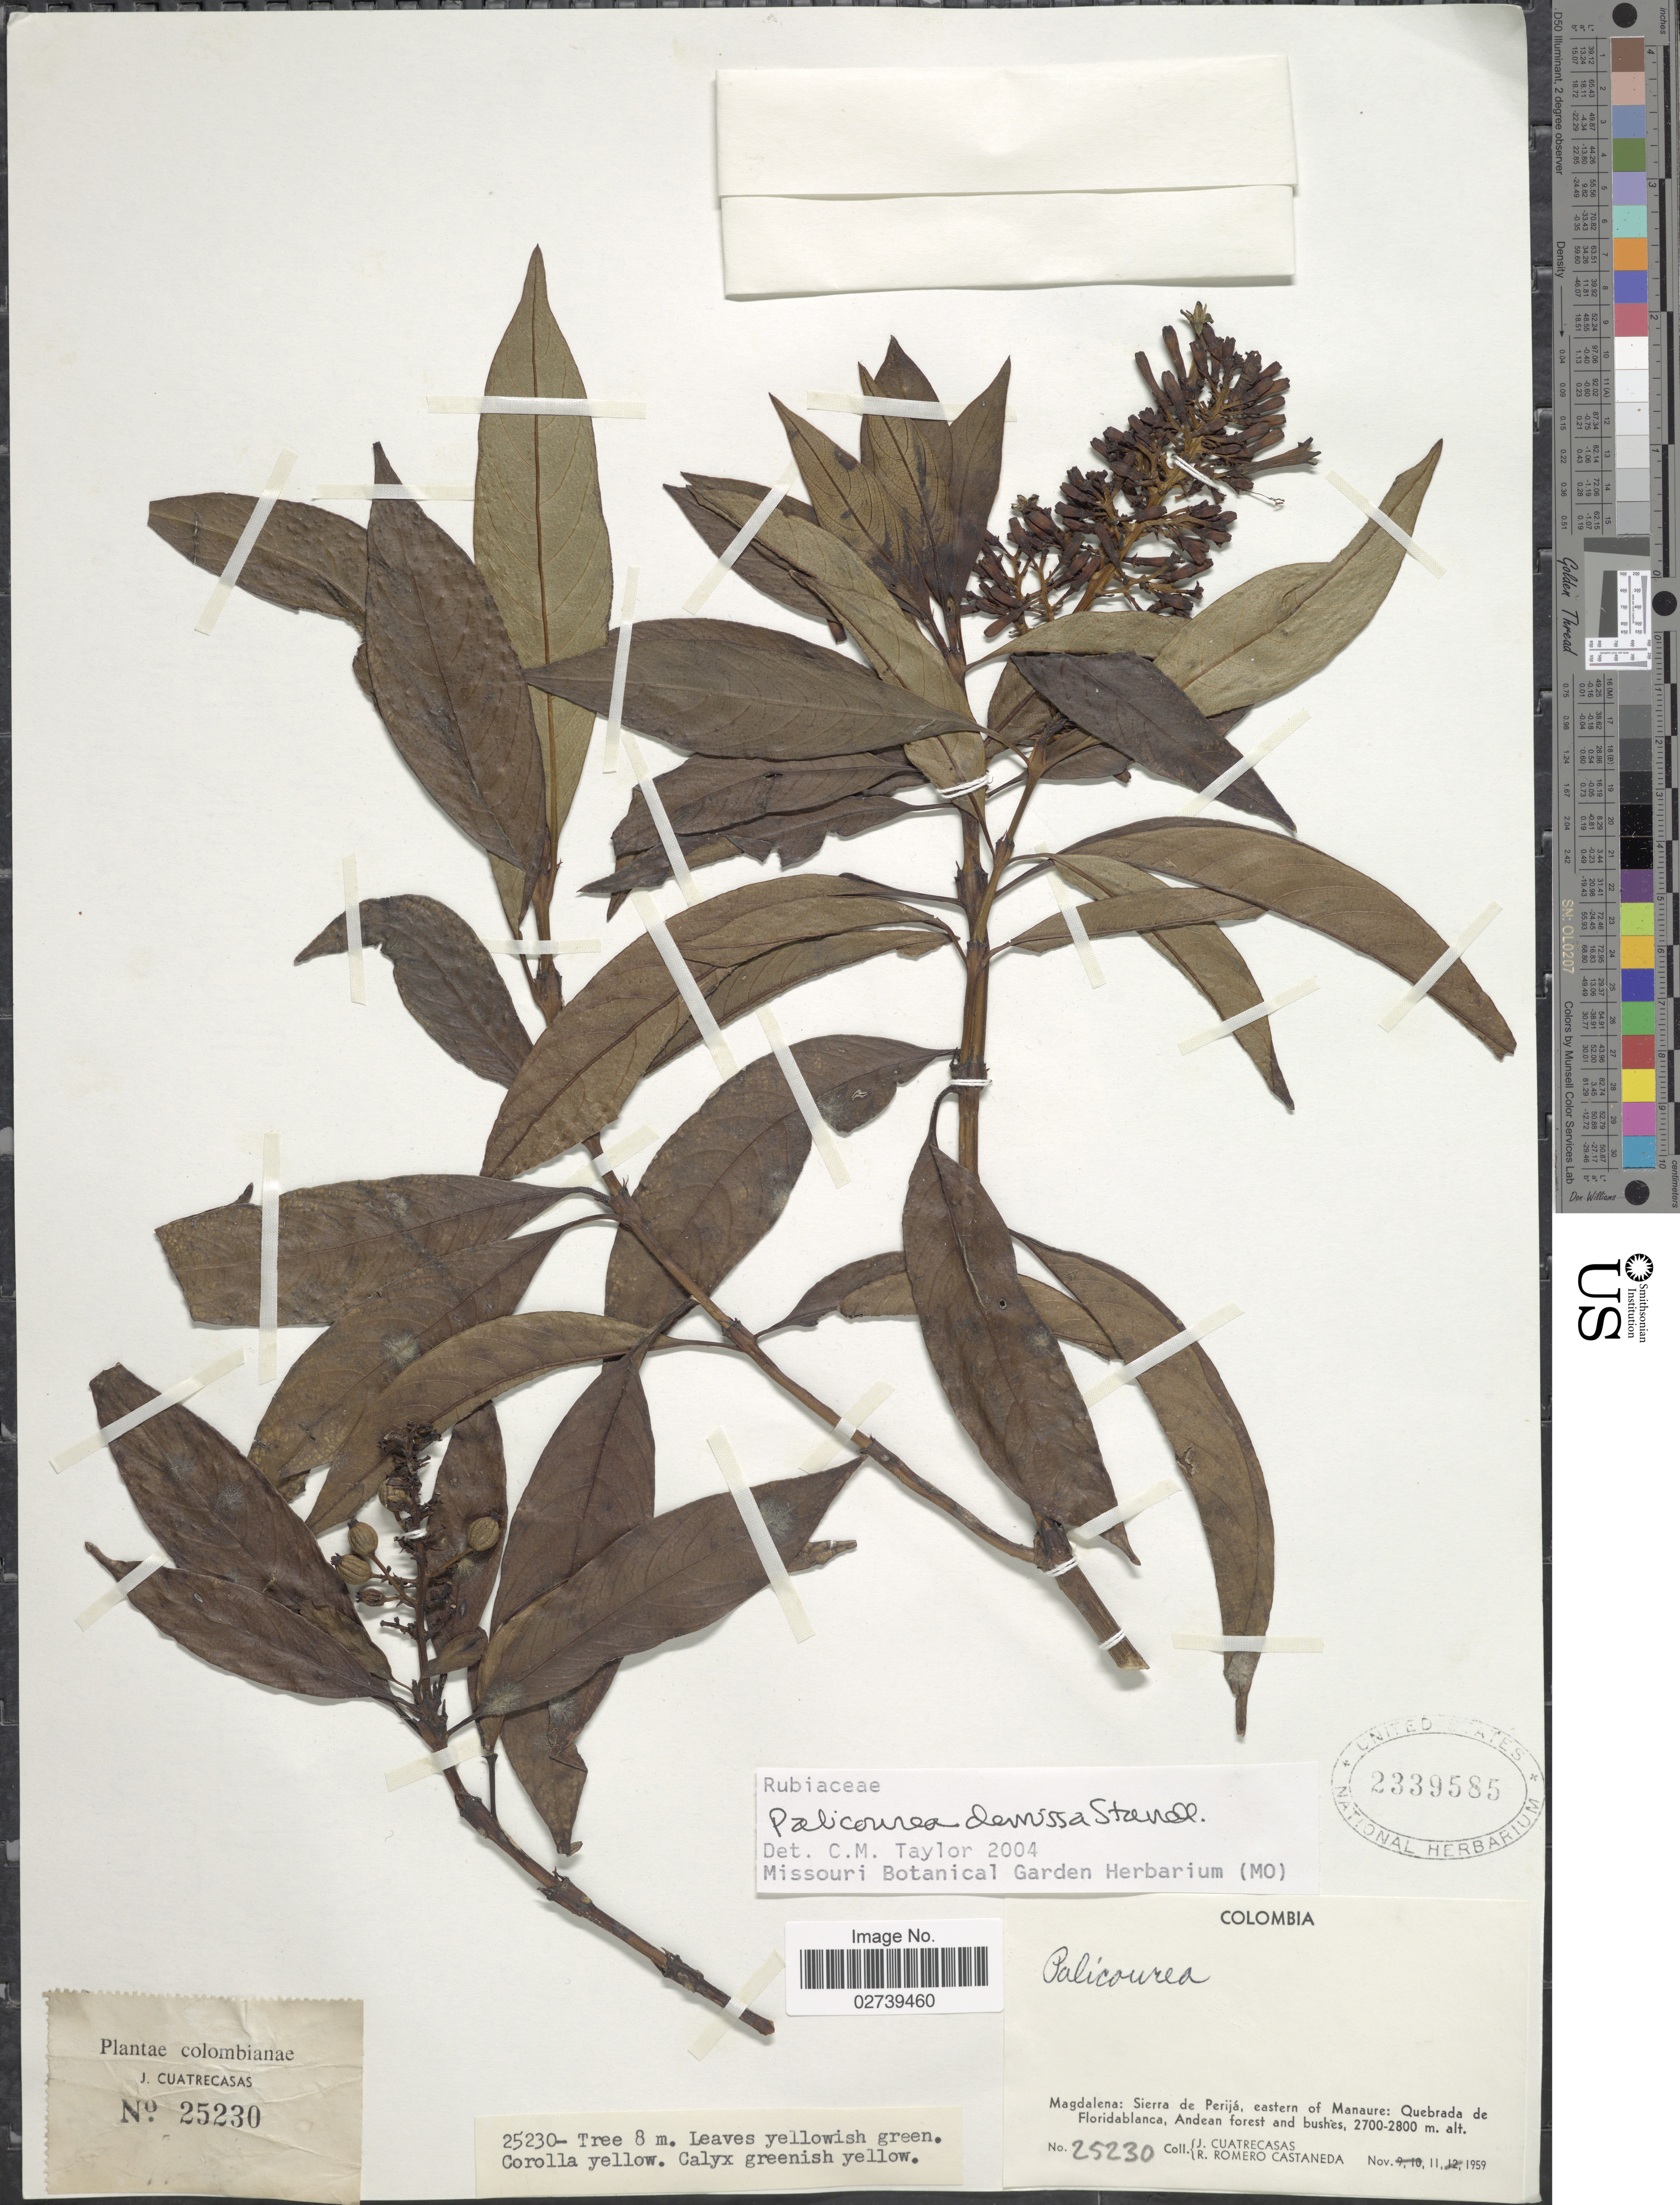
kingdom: Plantae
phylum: Tracheophyta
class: Magnoliopsida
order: Gentianales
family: Rubiaceae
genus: Palicourea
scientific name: Palicourea demissa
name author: Standl.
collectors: J. Cuatrecasas & R. Romero Castañeda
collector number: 25230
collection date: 1959-11-11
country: Colombia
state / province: Magdalena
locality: Sierra de Perija, eastern of Manaure: Quebrada de Floridablanca, Andean forest and bushes, colombianae.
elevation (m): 2700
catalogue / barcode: US 2339585